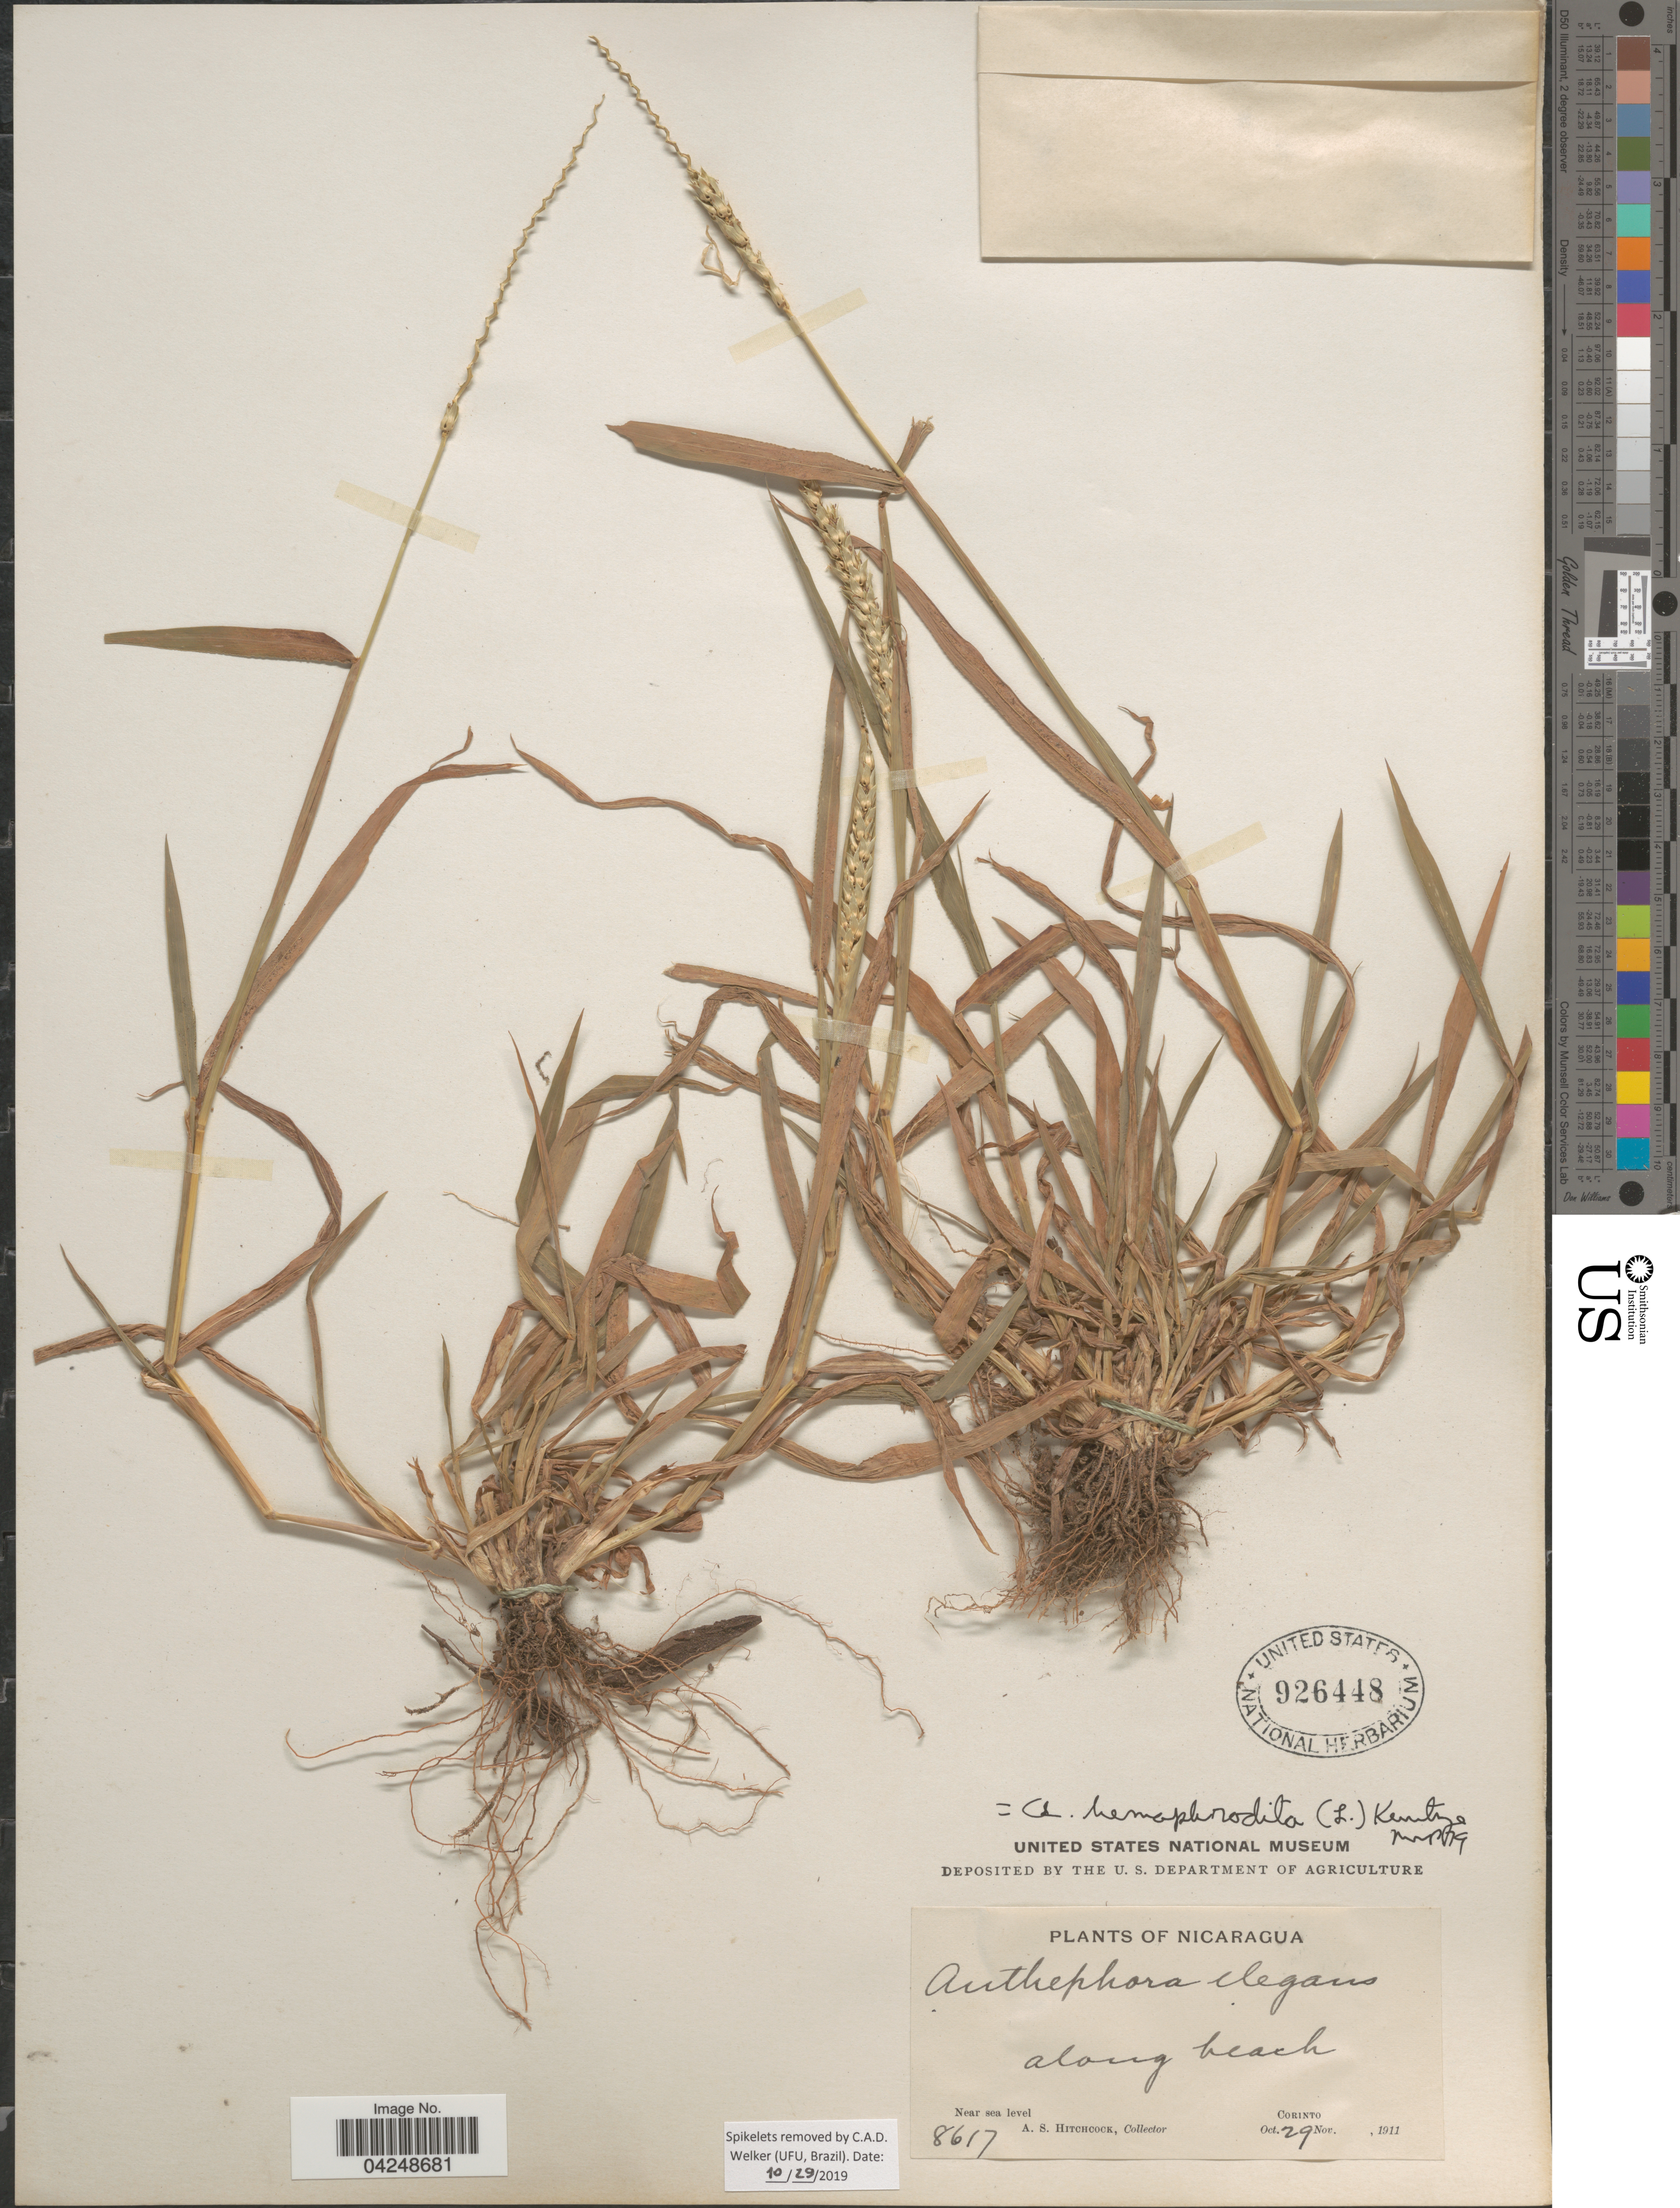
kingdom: Plantae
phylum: Tracheophyta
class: Liliopsida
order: Poales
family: Poaceae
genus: Anthephora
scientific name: Anthephora hermaphrodita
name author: (L.) Kuntze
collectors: A. S. Hitchcock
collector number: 8617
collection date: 1911-10-29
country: Nicaragua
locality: Along beach. Corinto.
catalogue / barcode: US 926448